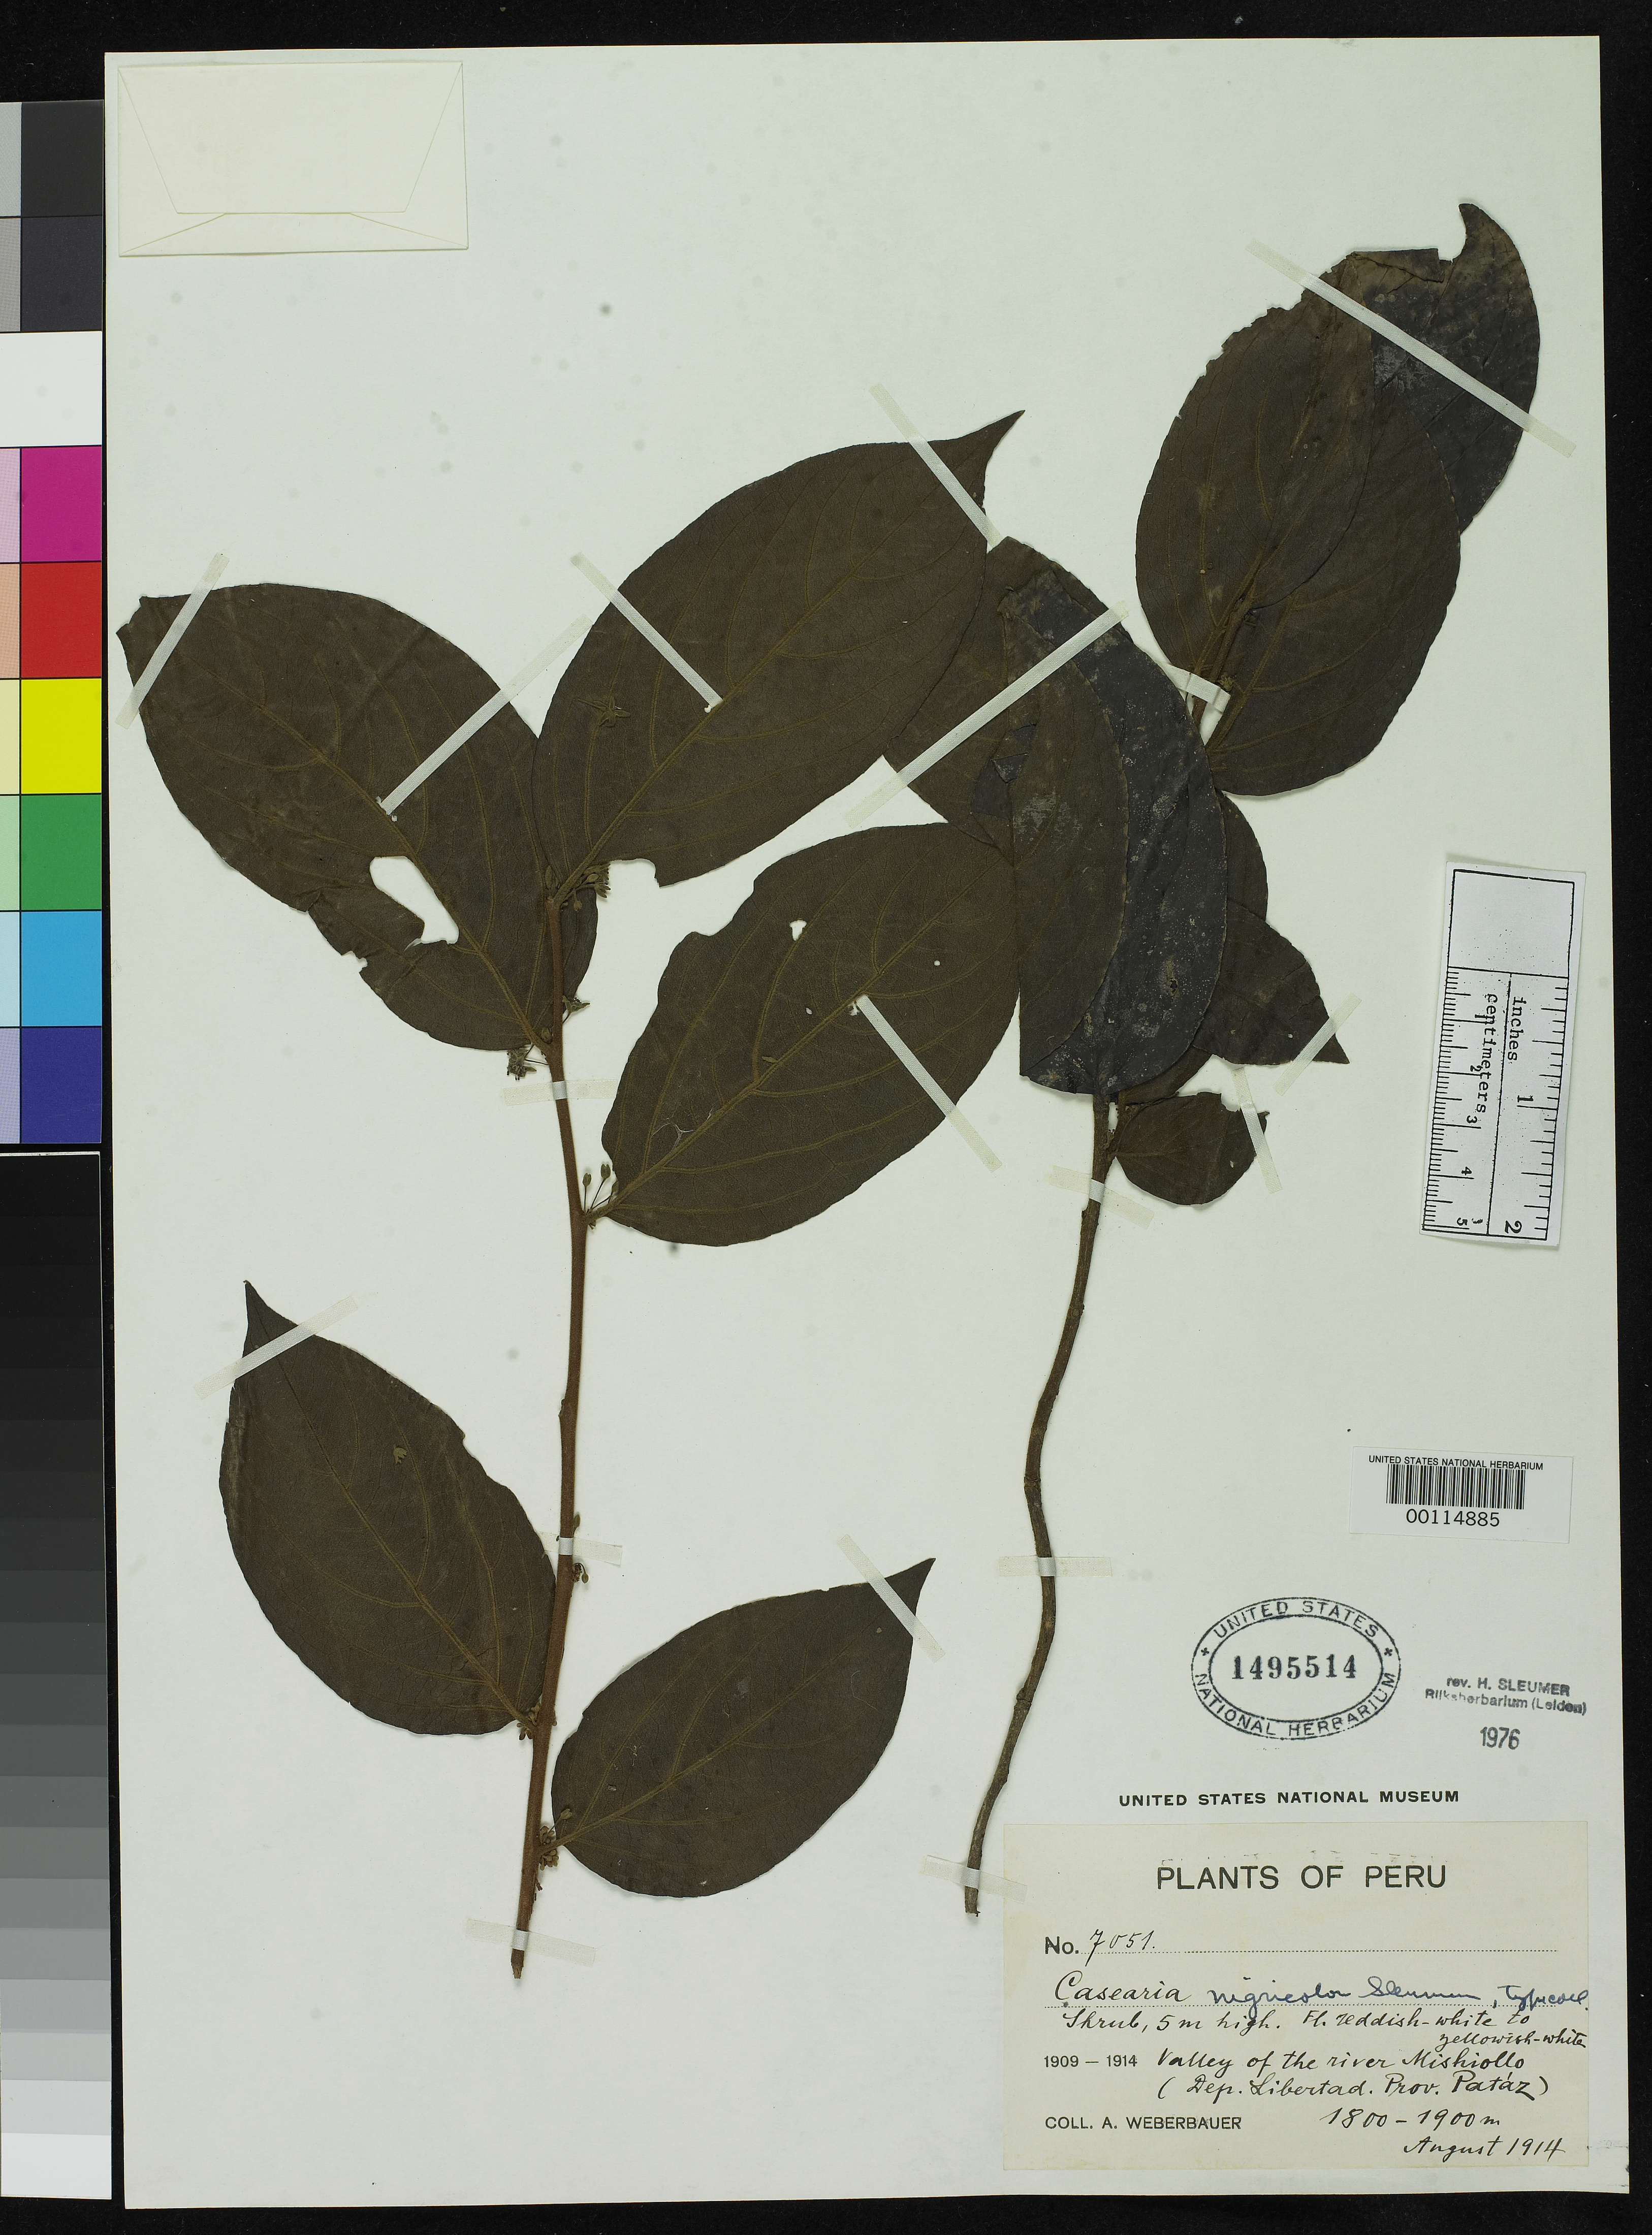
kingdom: Plantae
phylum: Tracheophyta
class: Magnoliopsida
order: Malpighiales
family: Salicaceae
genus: Casearia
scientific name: Casearia nigricolor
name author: Sleumer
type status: Isotype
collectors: A. Weberbauer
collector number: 7051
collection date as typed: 05 Aug 1914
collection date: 1914-08-05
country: Peru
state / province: La Libertad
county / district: Pataz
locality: Huallaga, Mishiollo River Valley.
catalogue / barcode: US 1495514